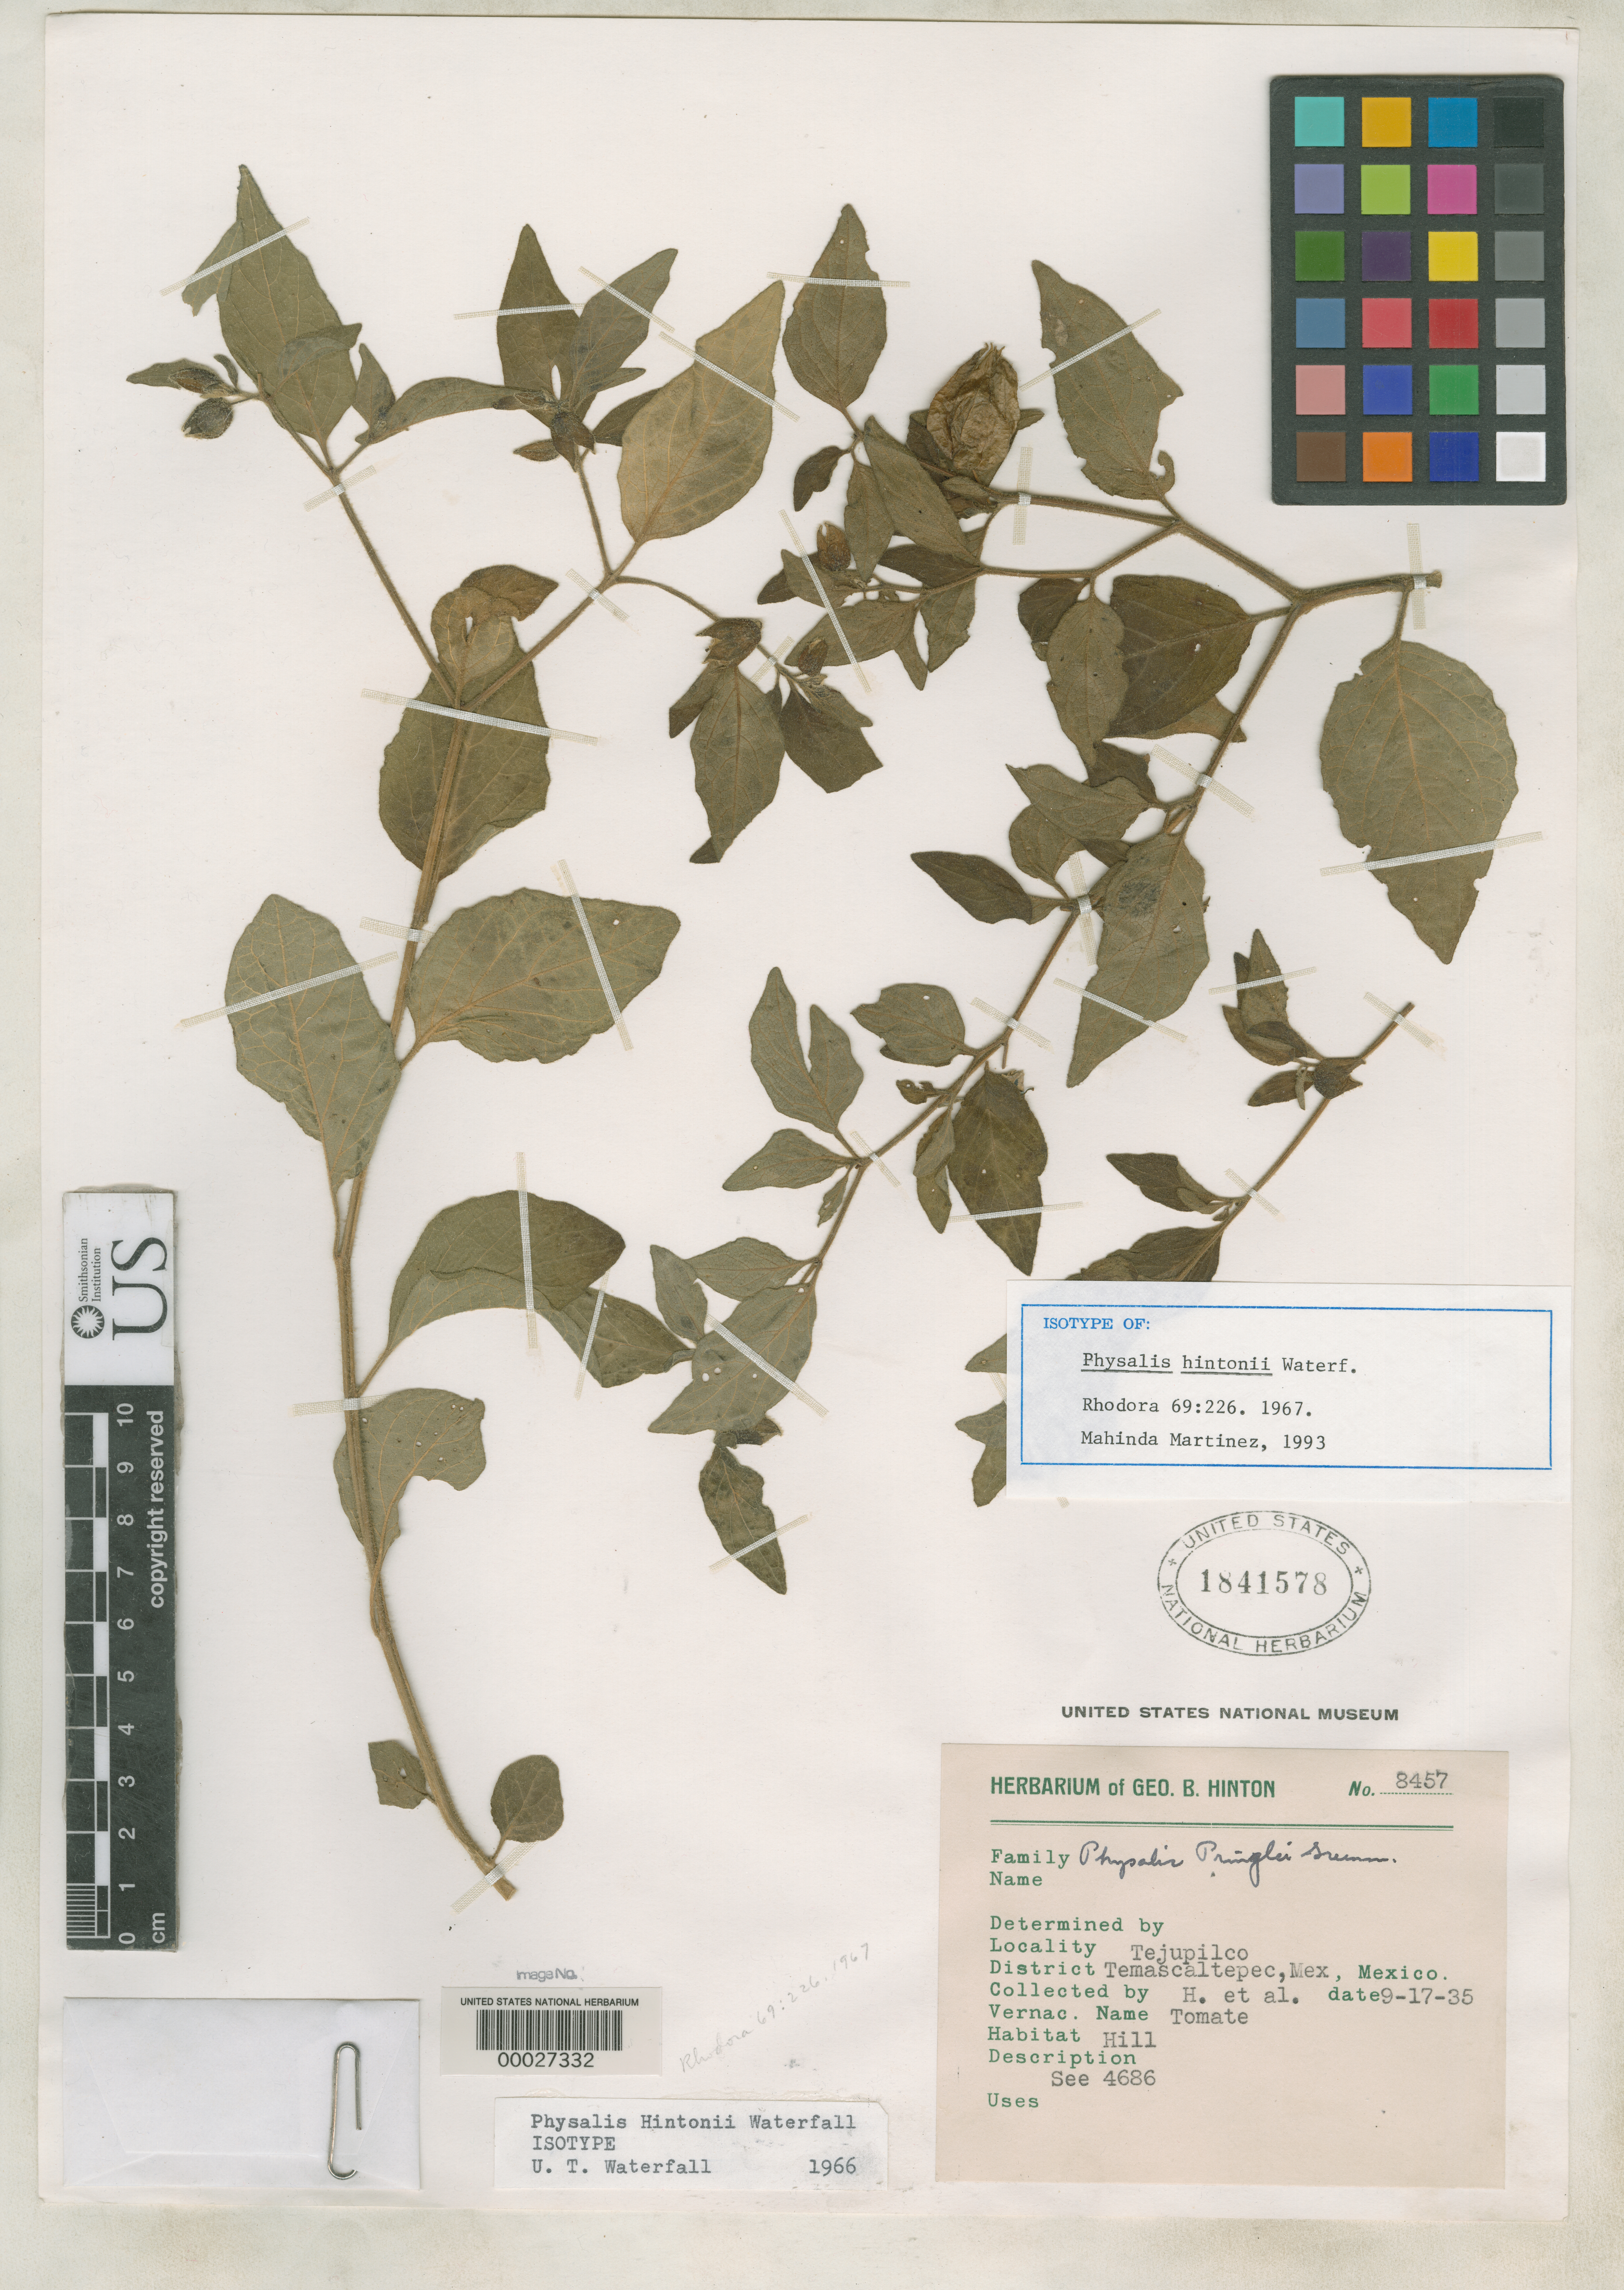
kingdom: Plantae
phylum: Tracheophyta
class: Magnoliopsida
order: Solanales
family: Solanaceae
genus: Physalis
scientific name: Physalis hintonii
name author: Waterf.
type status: Isotype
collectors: G. B. Hinton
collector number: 8457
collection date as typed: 17 Sep 1935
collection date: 1935-09-17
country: Mexico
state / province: México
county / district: Temascaltepec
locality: Tejupilco.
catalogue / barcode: US 1841578